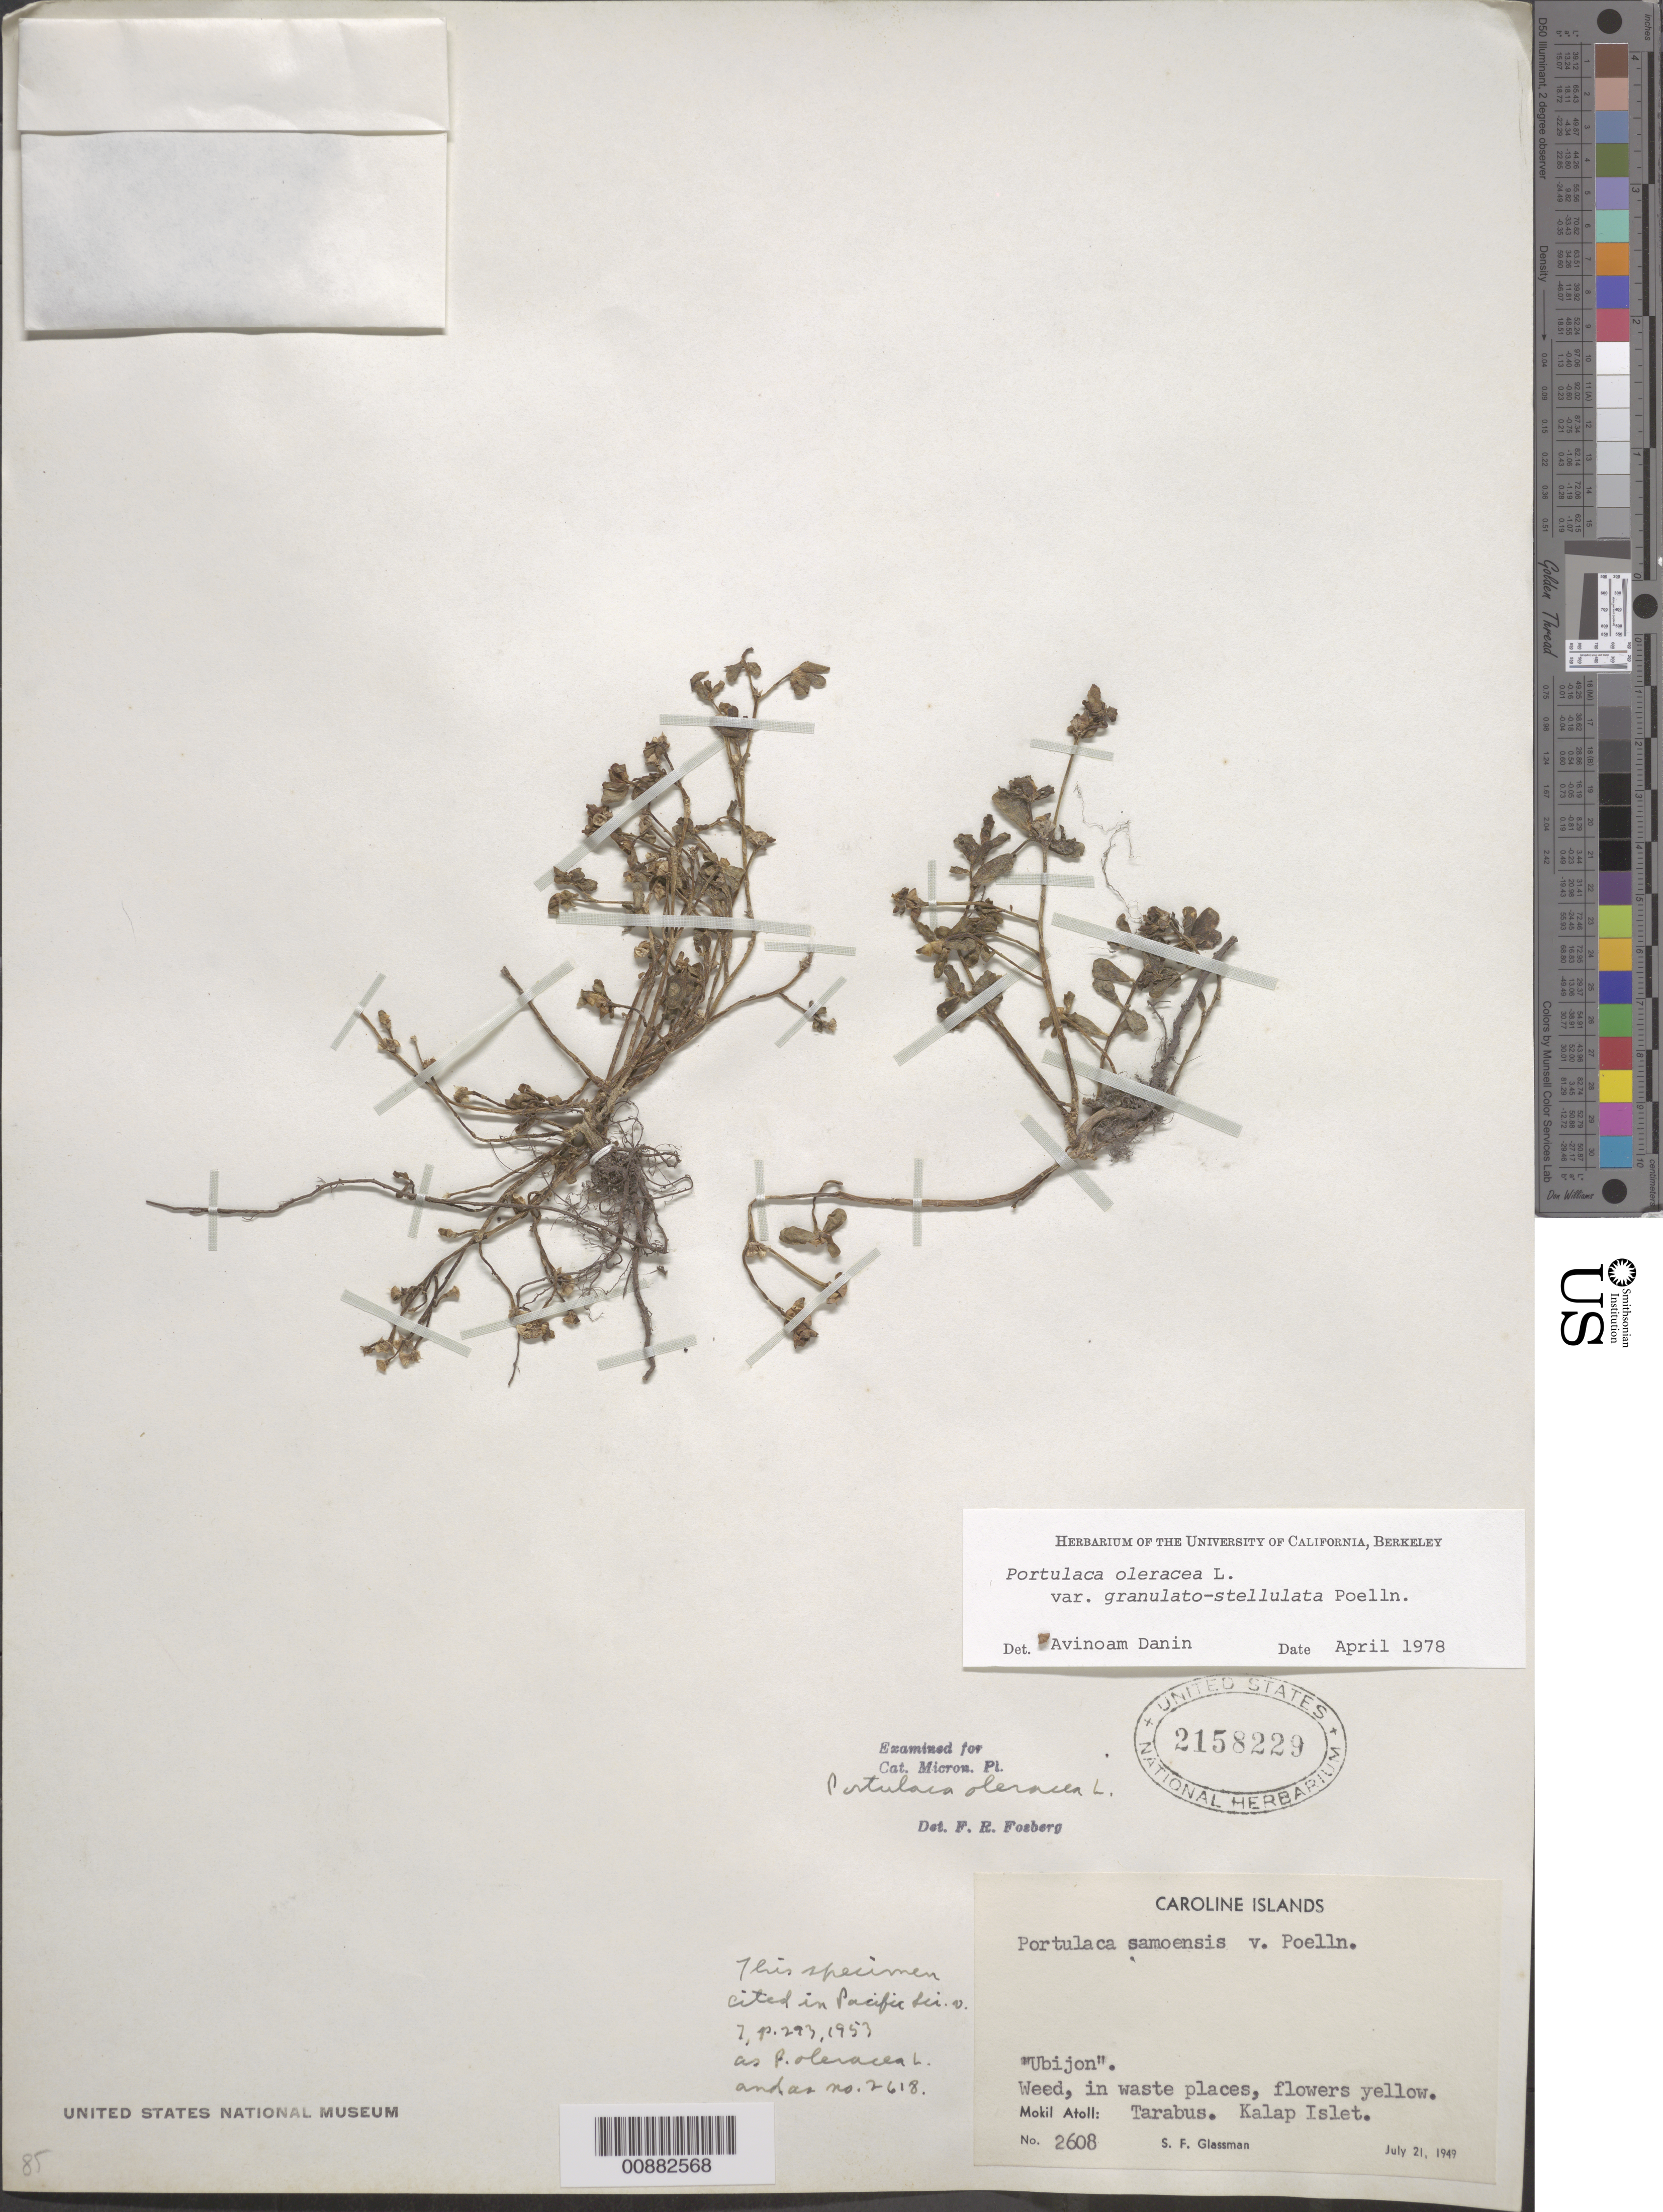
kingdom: Plantae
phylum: Tracheophyta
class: Magnoliopsida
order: Caryophyllales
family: Portulacaceae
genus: Portulaca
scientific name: Portulaca oleracea var. granulatostellulata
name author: Poelln.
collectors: S. F. Glassman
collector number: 2608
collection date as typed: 21 Jul 1949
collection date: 1949-07-21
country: Micronesia, Federated States of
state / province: Pohnpei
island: Mwokil (Mokil) Atoll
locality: Kalap Islet, Tarabus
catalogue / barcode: US 2158229